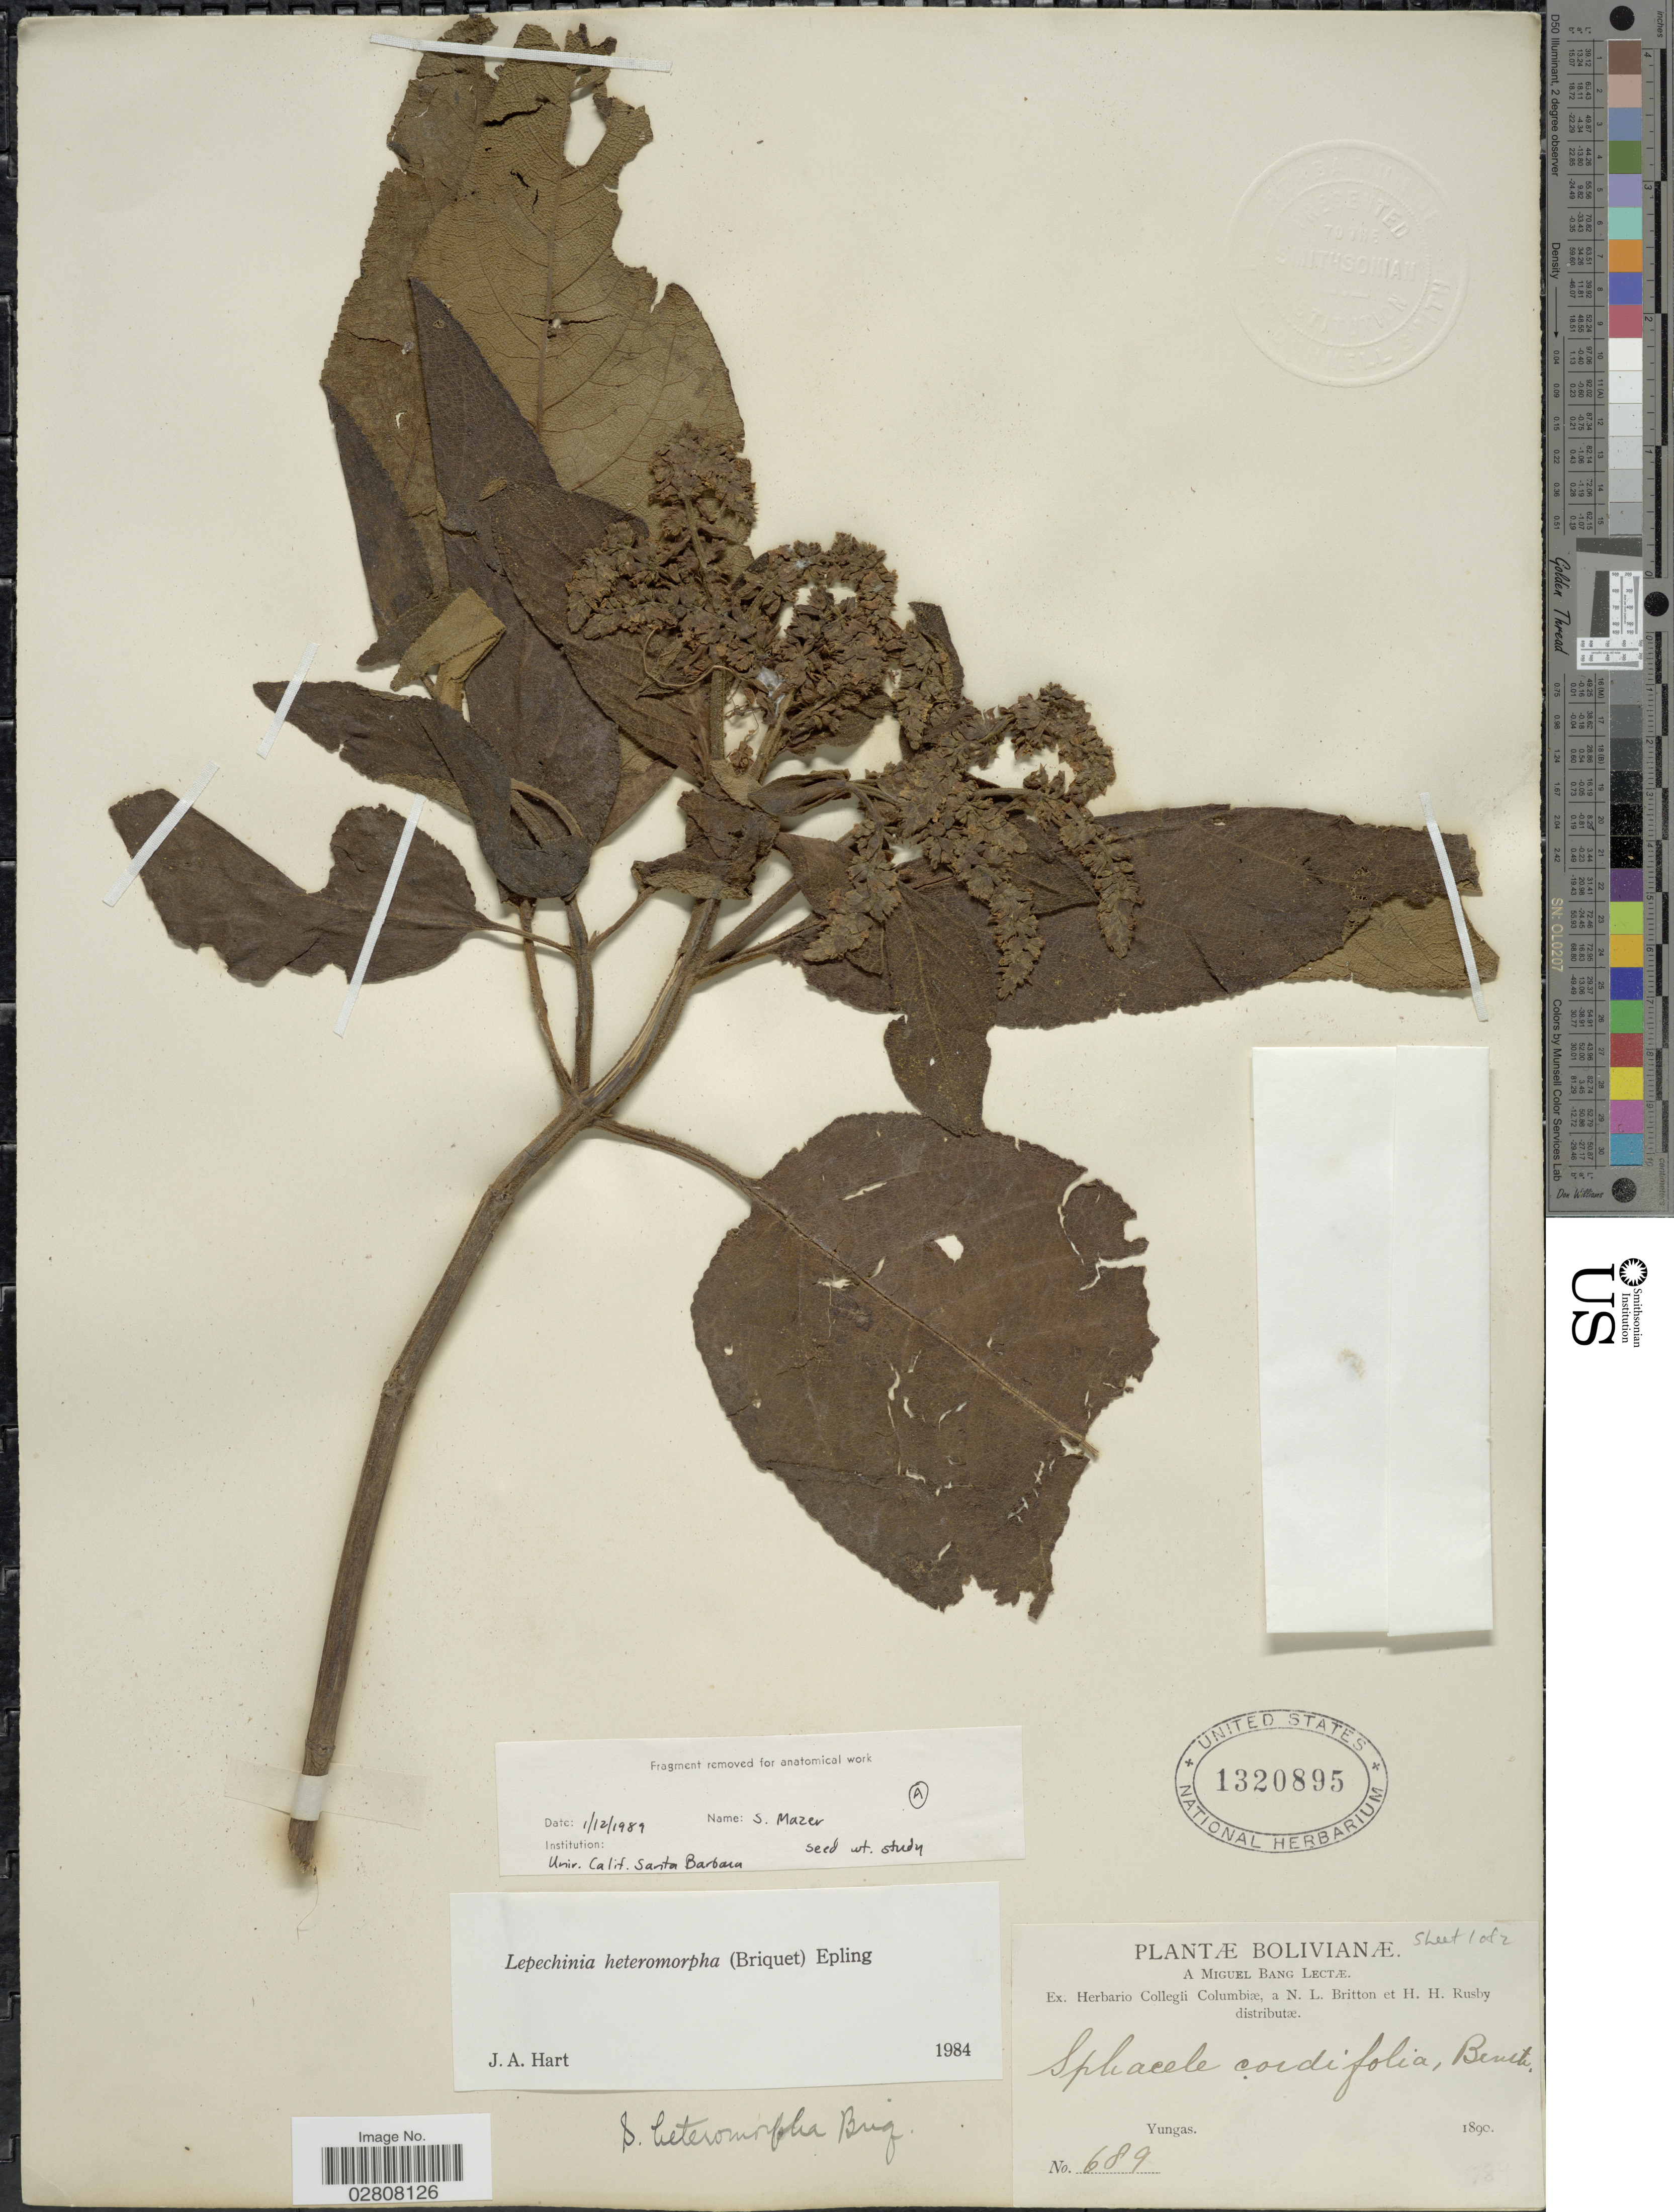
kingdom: Plantae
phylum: Tracheophyta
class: Magnoliopsida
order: Lamiales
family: Lamiaceae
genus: Lepechinia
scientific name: Lepechinia heteromorpha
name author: (Briq.) Epling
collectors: M. Bang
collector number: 689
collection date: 1890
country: Bolivia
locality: Yungas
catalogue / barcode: US 1320895